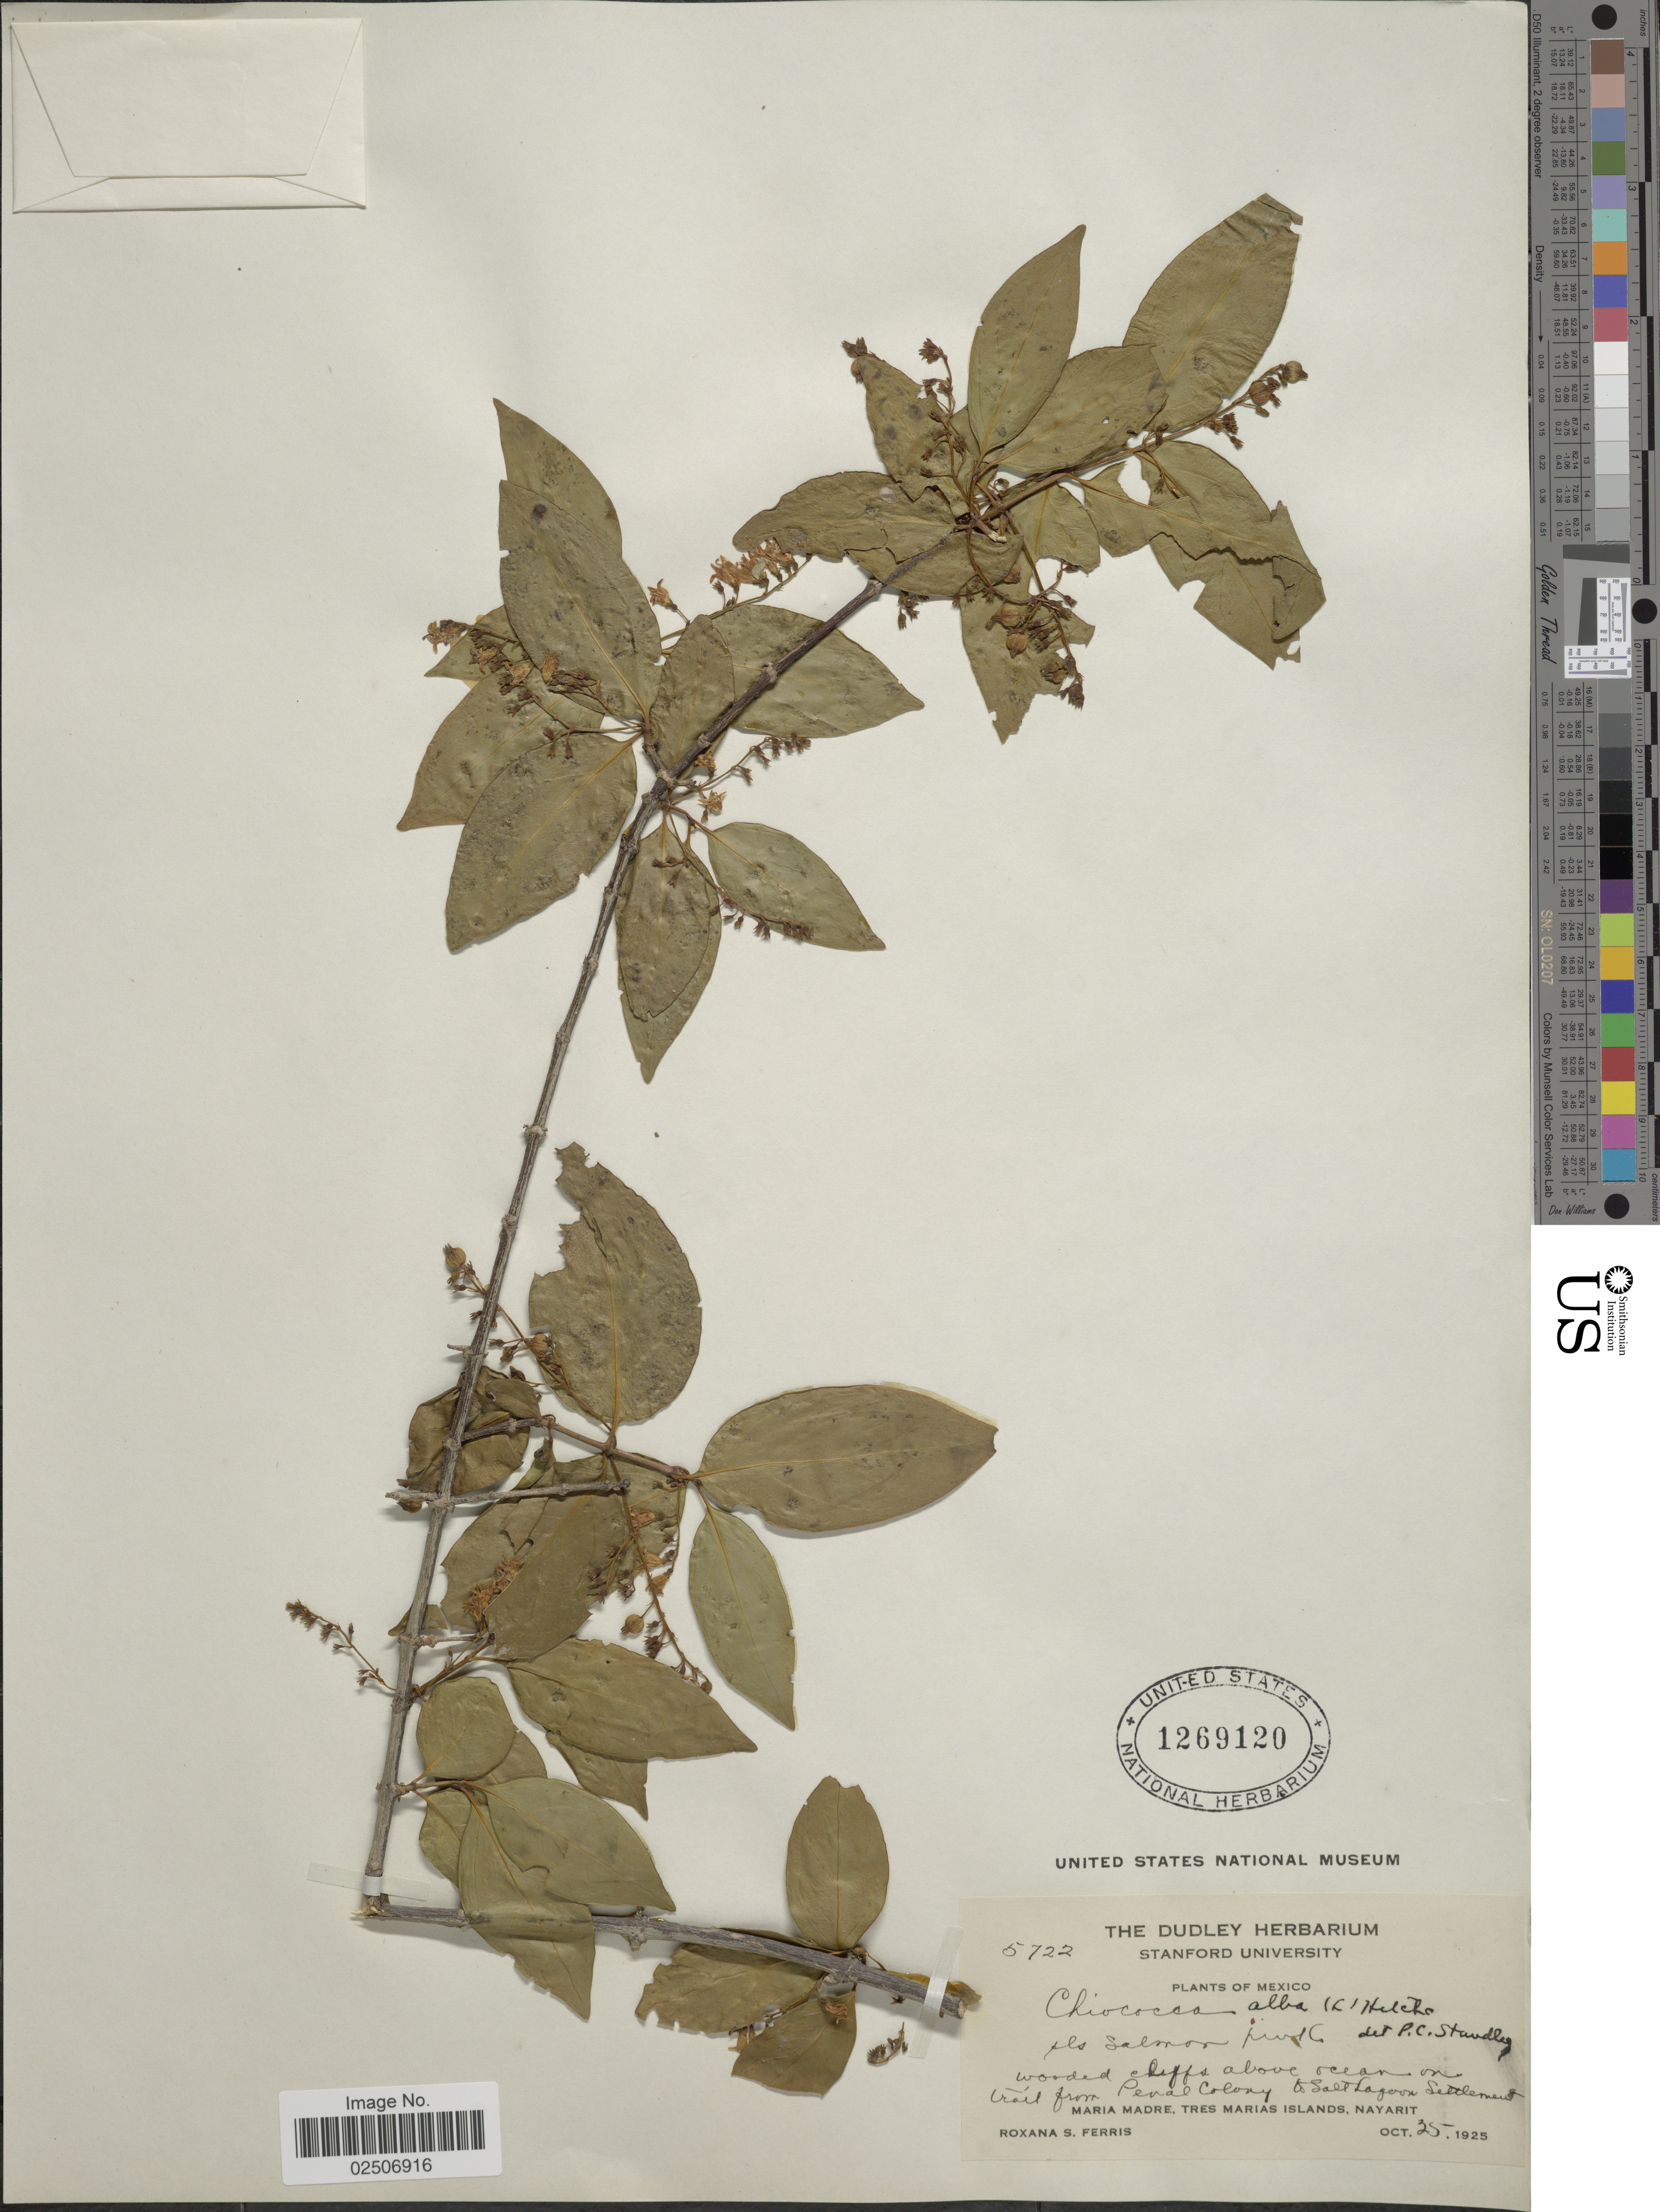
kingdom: Plantae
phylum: Tracheophyta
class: Magnoliopsida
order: Gentianales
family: Rubiaceae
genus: Chiococca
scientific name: Chiococca alba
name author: (L.) Hitchc.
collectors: R. S. Ferris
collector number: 5722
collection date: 1925-10-25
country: Mexico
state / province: Nayarit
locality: Above ocean on trail from Penal Colony to Salt Lagoon Settlement, Maria Madre, Tres Marias Islands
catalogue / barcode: US 1269120